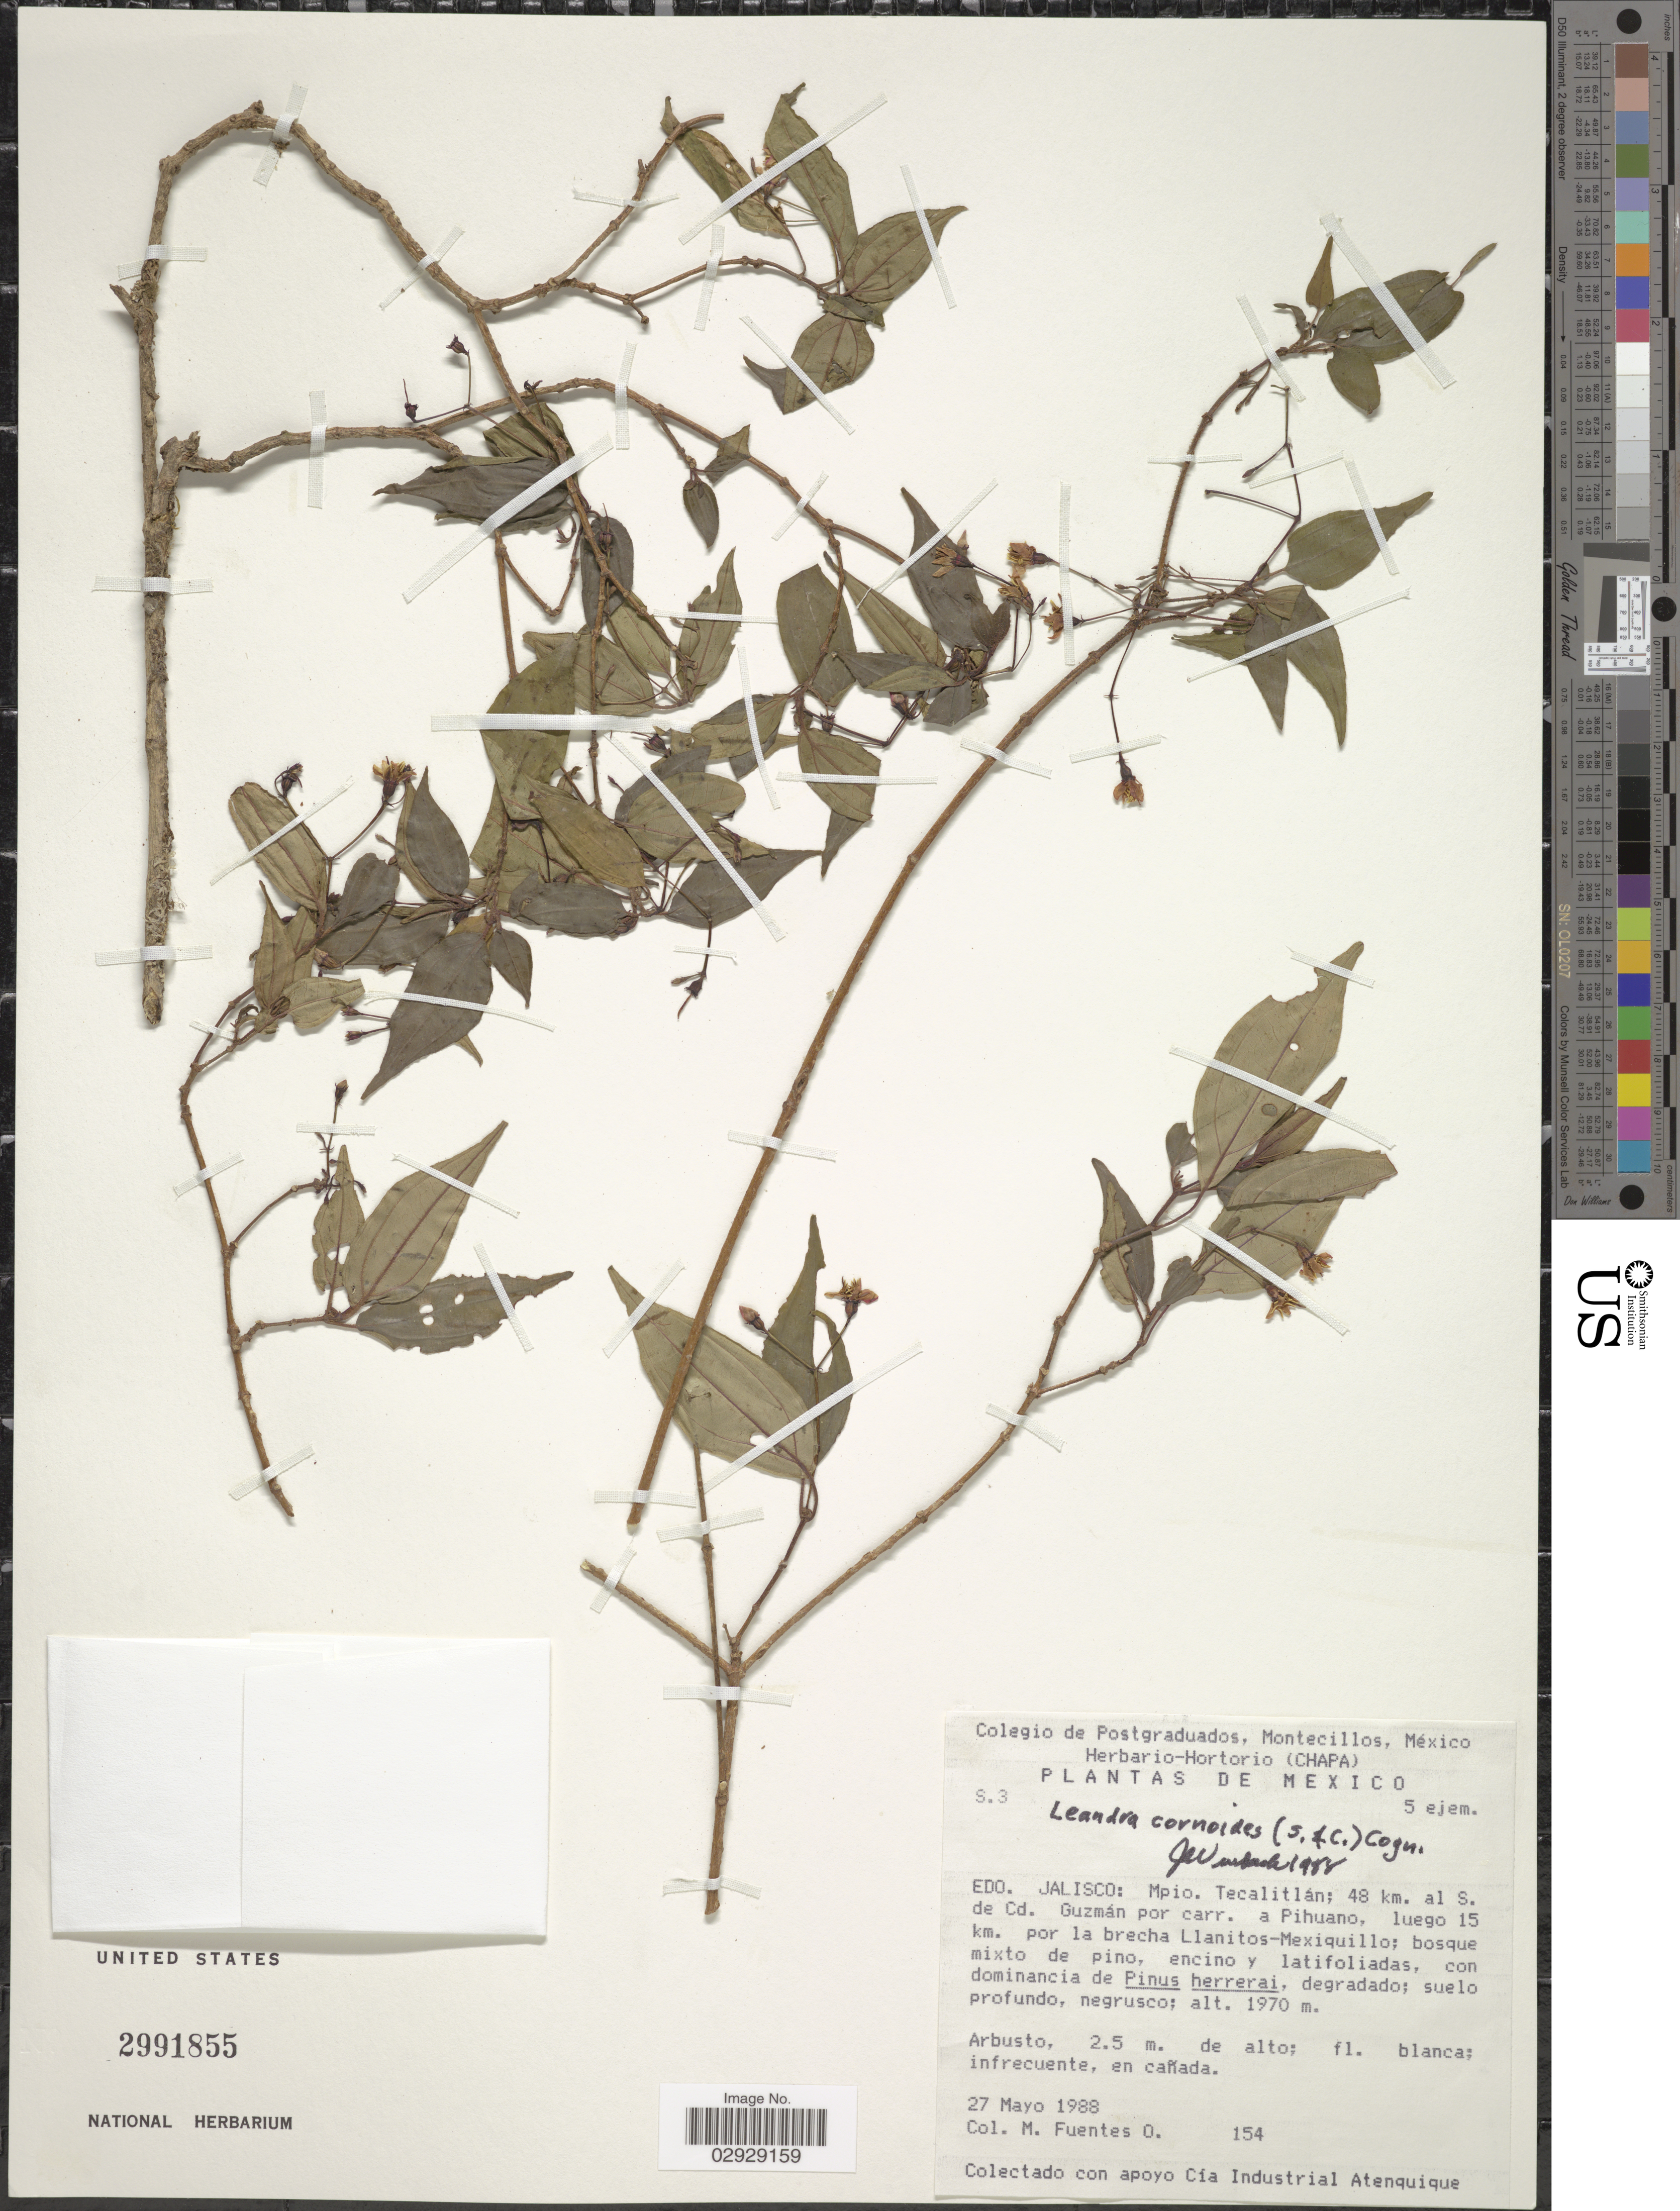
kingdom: Plantae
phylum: Tracheophyta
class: Magnoliopsida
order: Myrtales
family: Melastomataceae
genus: Leandra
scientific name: Leandra cornoides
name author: (Schltdl. & Cham.) Cogn.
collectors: M. Fuentes O.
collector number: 154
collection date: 1988-05-27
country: Mexico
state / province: Jalisco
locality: Mpio. Tecalitlán; 48 km. al S. de Cd. Guzmán por carr. a Pihuano, luego 15 km. por la brecha Llanitos-Mexiquillo.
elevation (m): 1970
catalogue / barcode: US 2991855